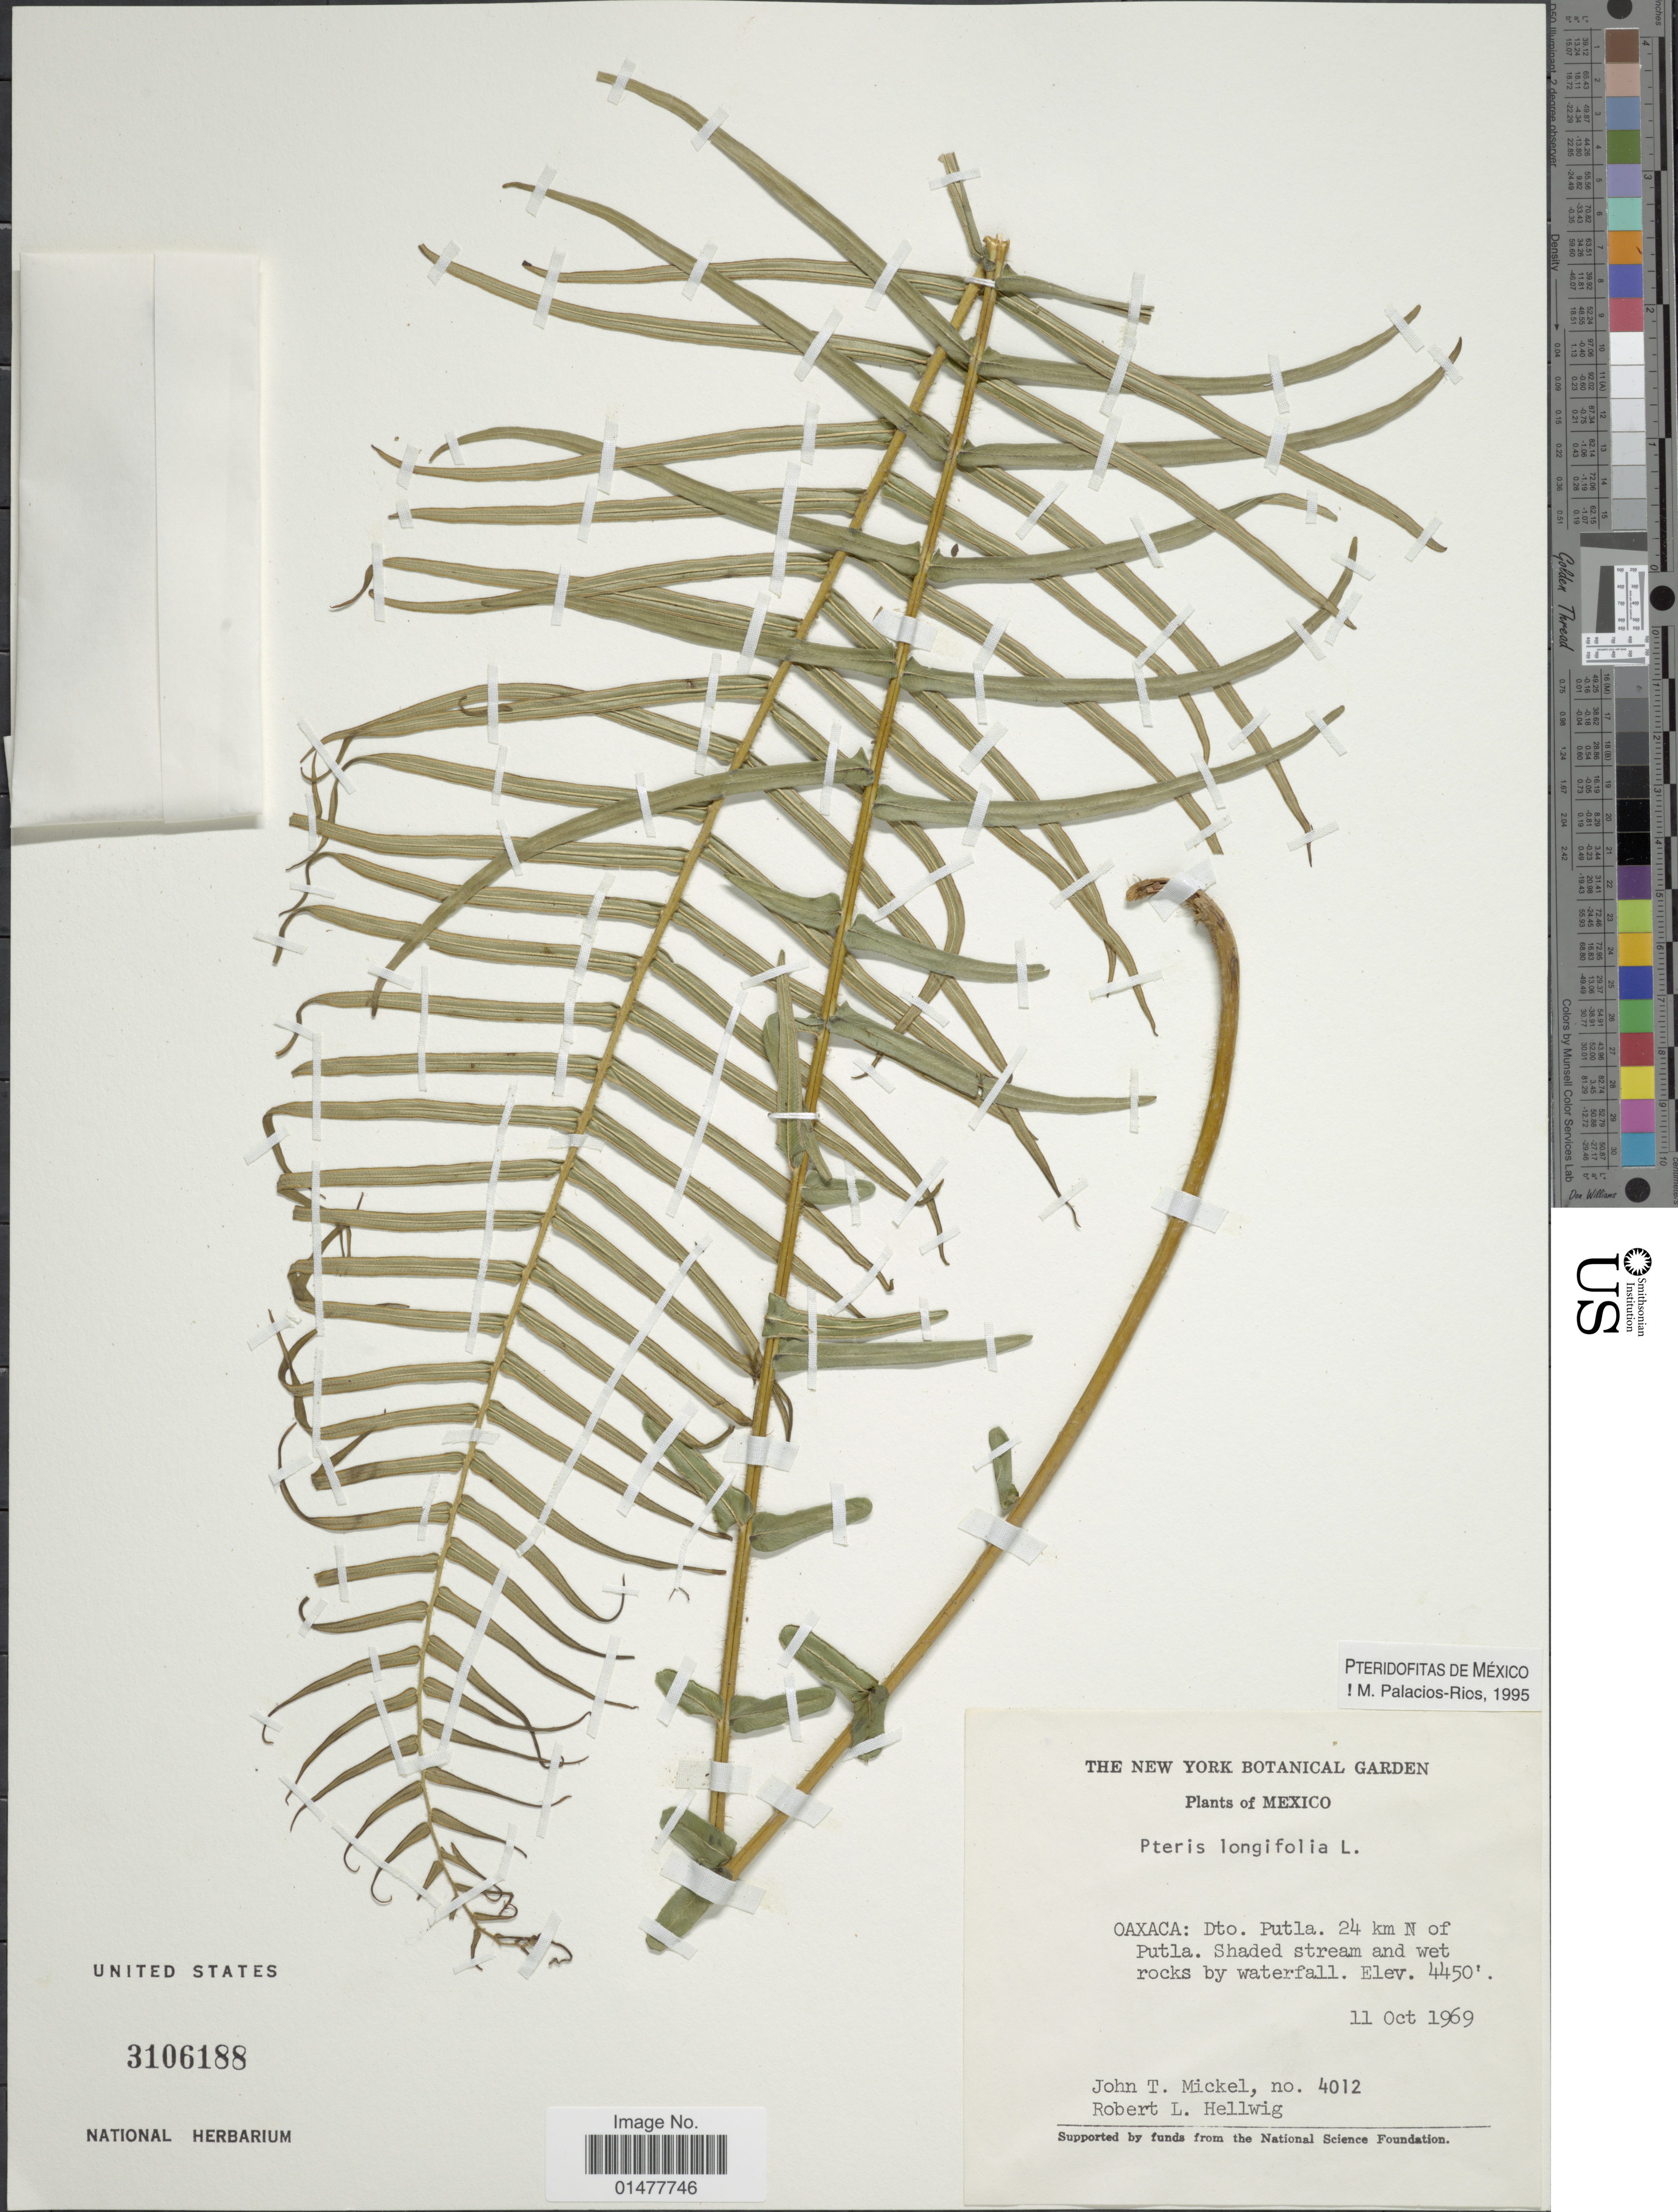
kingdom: Plantae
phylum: Tracheophyta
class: Polypodiopsida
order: Polypodiales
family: Pteridaceae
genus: Pteris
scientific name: Pteris longifolia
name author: L.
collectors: J. T. Mickel & R. Hellwig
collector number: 4012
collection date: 1969-10-11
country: Mexico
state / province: Oaxaca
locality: Dto. Putla. 24 km N of Putla.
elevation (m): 1356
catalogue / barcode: US 3106188